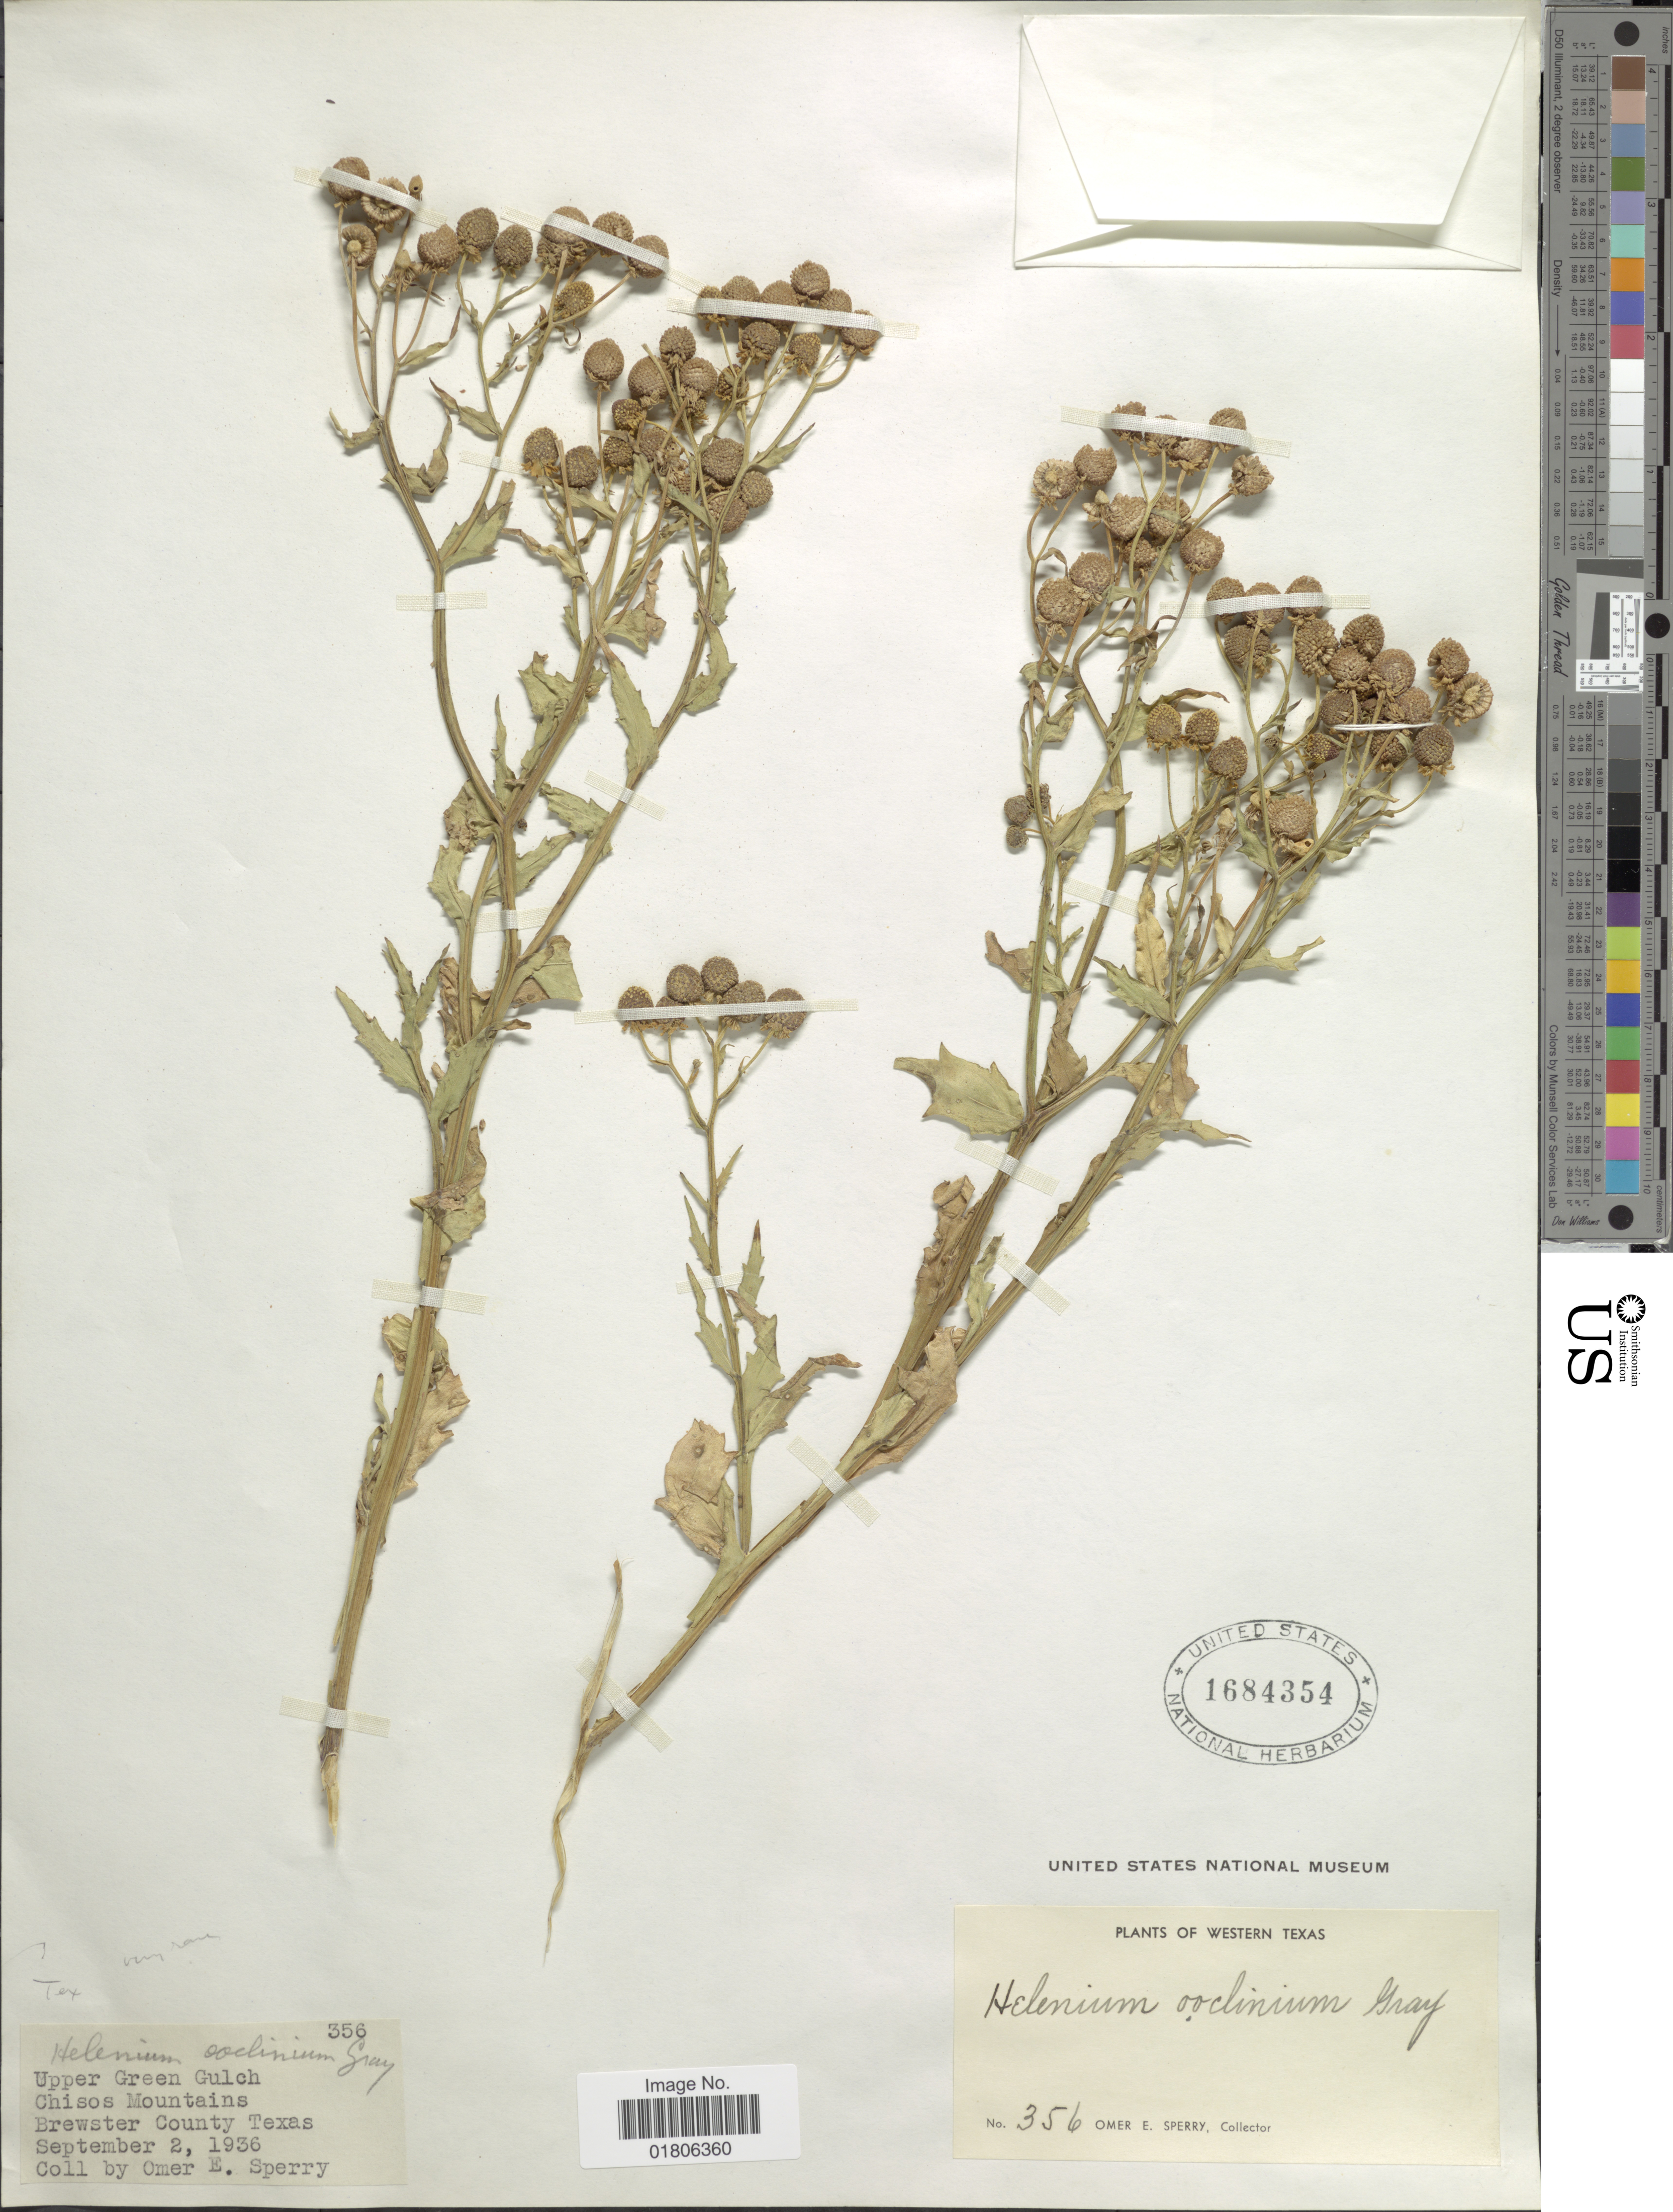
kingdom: Plantae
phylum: Tracheophyta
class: Magnoliopsida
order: Asterales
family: Asteraceae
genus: Helenium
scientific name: Helenium microcephalum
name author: DC.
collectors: O. E. Sperry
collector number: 356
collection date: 1936-09-02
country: United States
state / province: Texas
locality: Western Texas, Upper Green Gulch, Chisos Mountains, Brewster County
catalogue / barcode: US 1684354